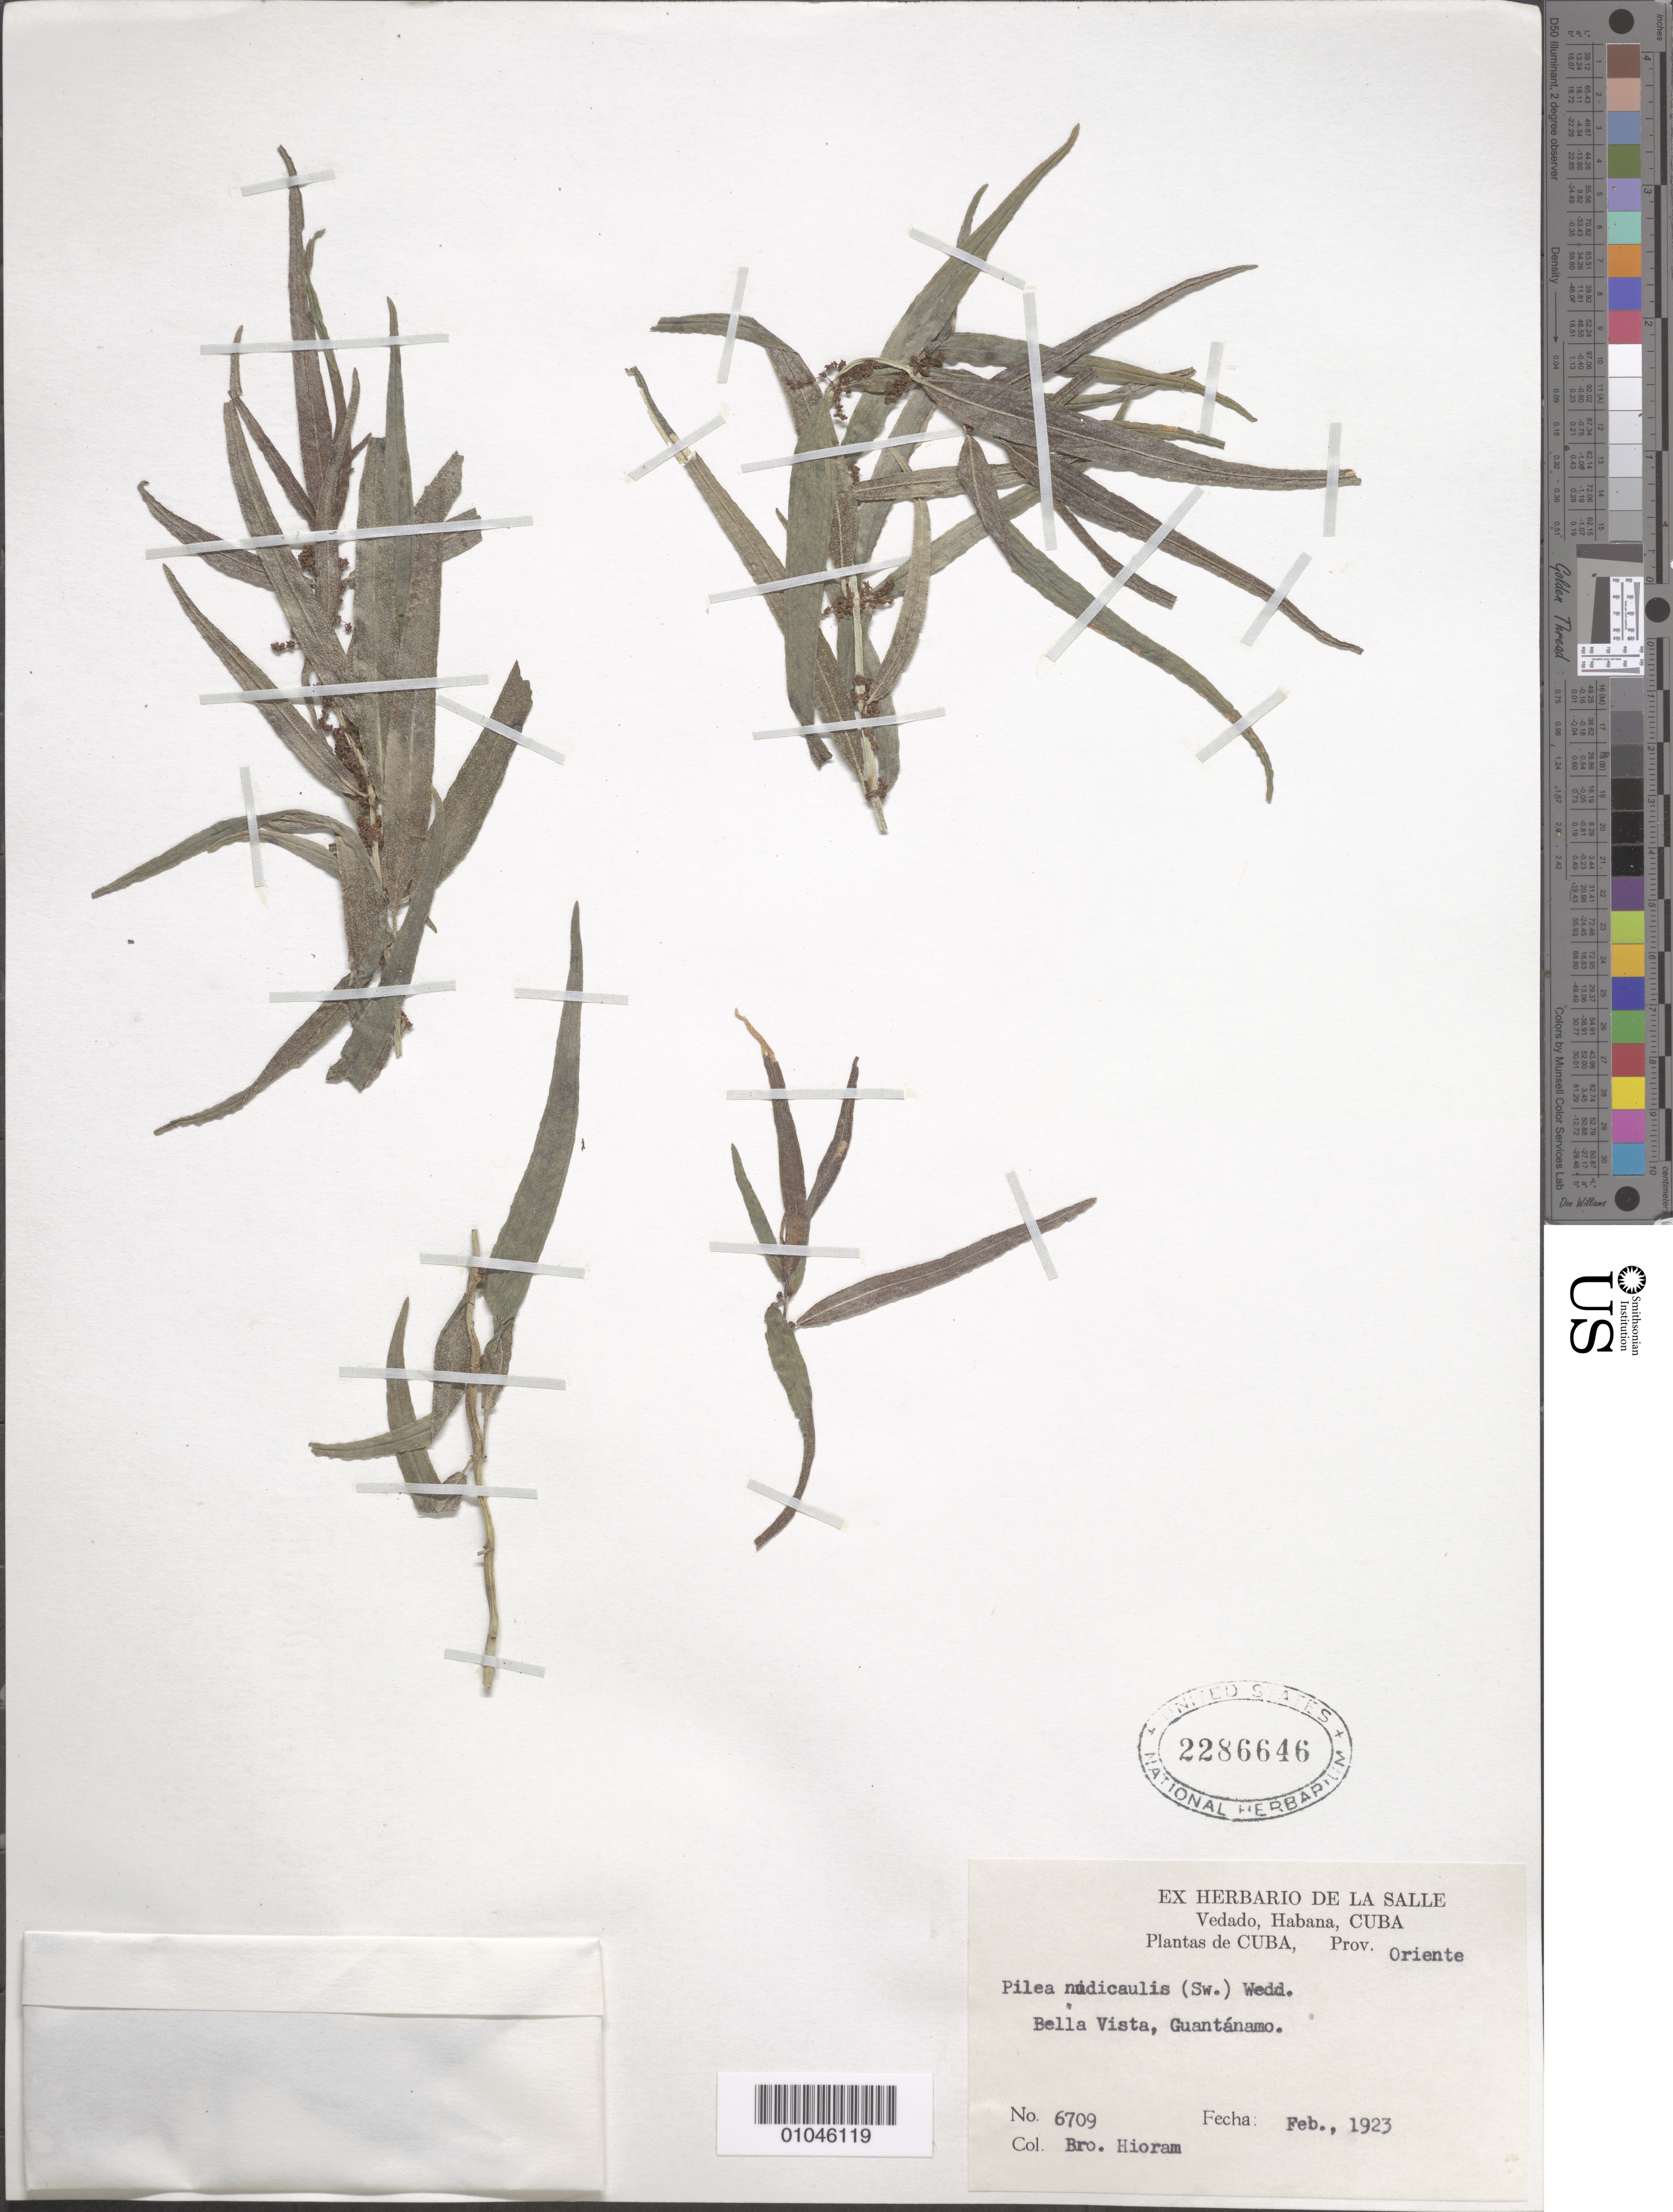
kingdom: Plantae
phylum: Tracheophyta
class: Magnoliopsida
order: Rosales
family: Urticaceae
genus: Pilea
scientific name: Pilea nudicaulis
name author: (Sw.) Wedd.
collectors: Bro. Hioram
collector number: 6709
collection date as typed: Feb 1923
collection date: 1923-02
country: Cuba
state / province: Guantanamo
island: Cuba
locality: Bella Vista, Guantánamo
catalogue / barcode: US 2286646